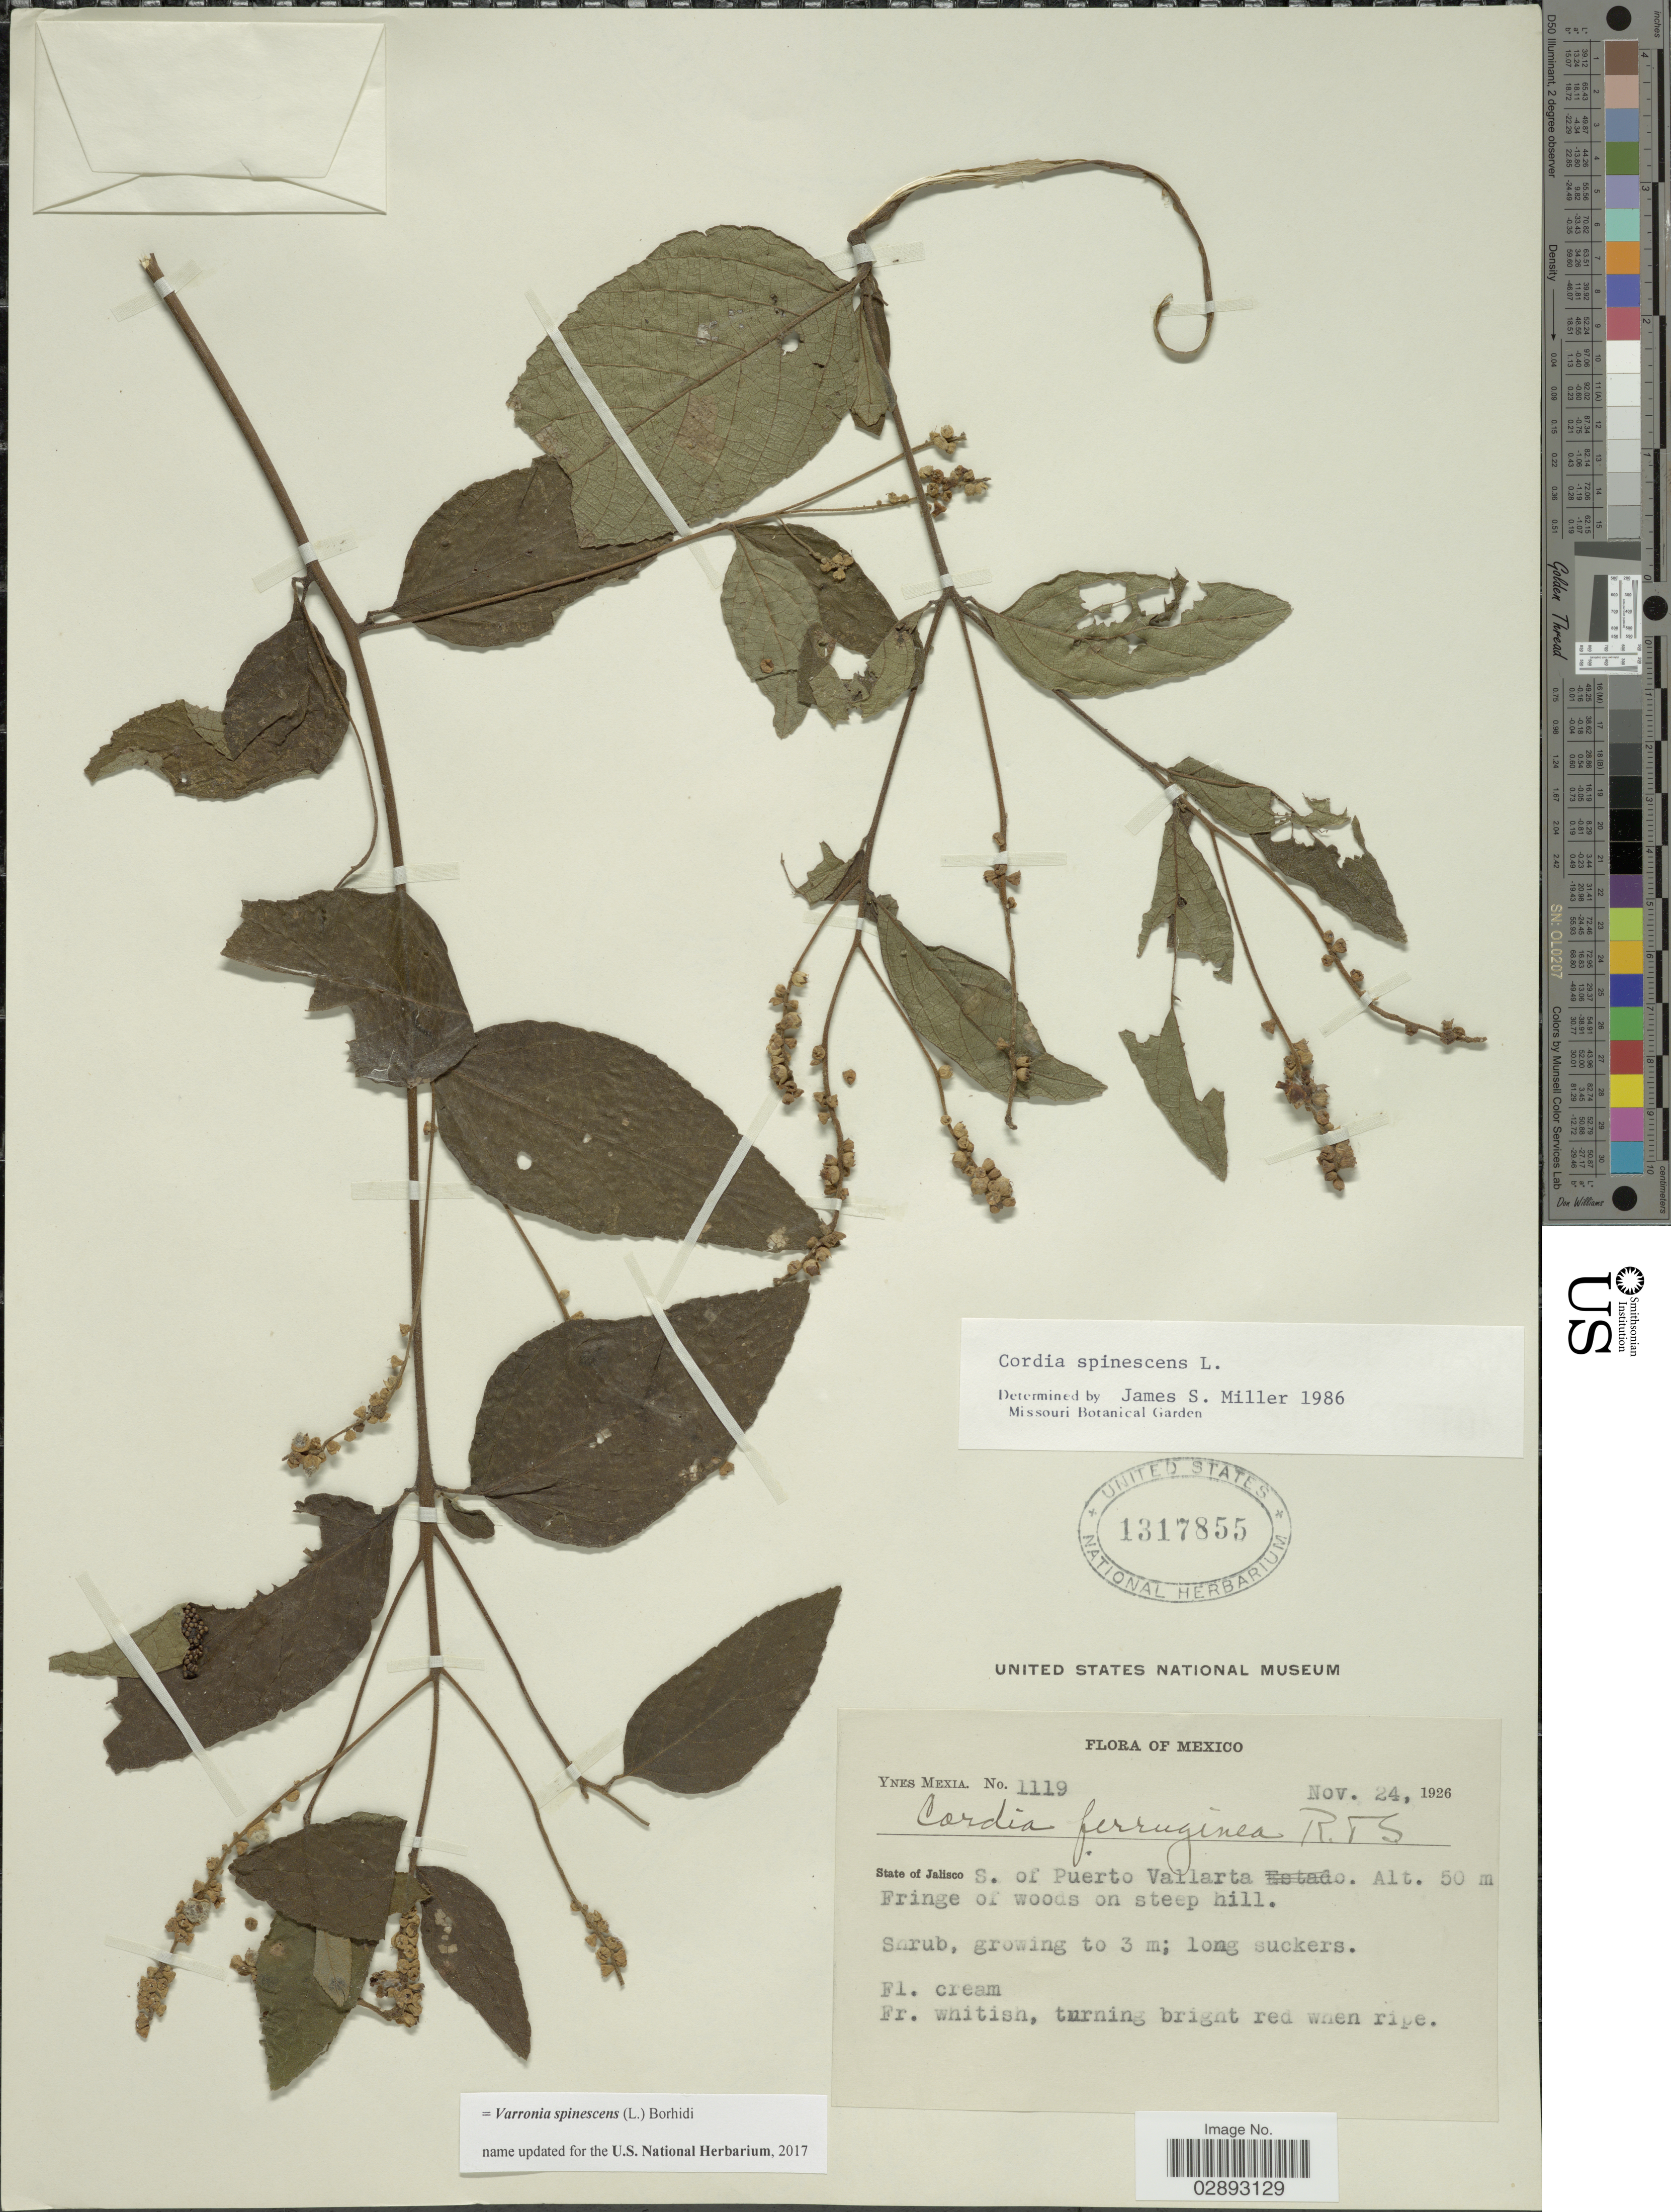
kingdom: Plantae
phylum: Tracheophyta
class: Magnoliopsida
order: Boraginales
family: Cordiaceae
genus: Varronia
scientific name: Varronia spinescens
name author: (L.) Borhidi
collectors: Y. Mexia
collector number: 1119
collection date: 1926-11-24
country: Mexico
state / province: Jalisco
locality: State of Jalisco. S. of Puerto Vallarta.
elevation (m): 50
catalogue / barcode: US 1317855